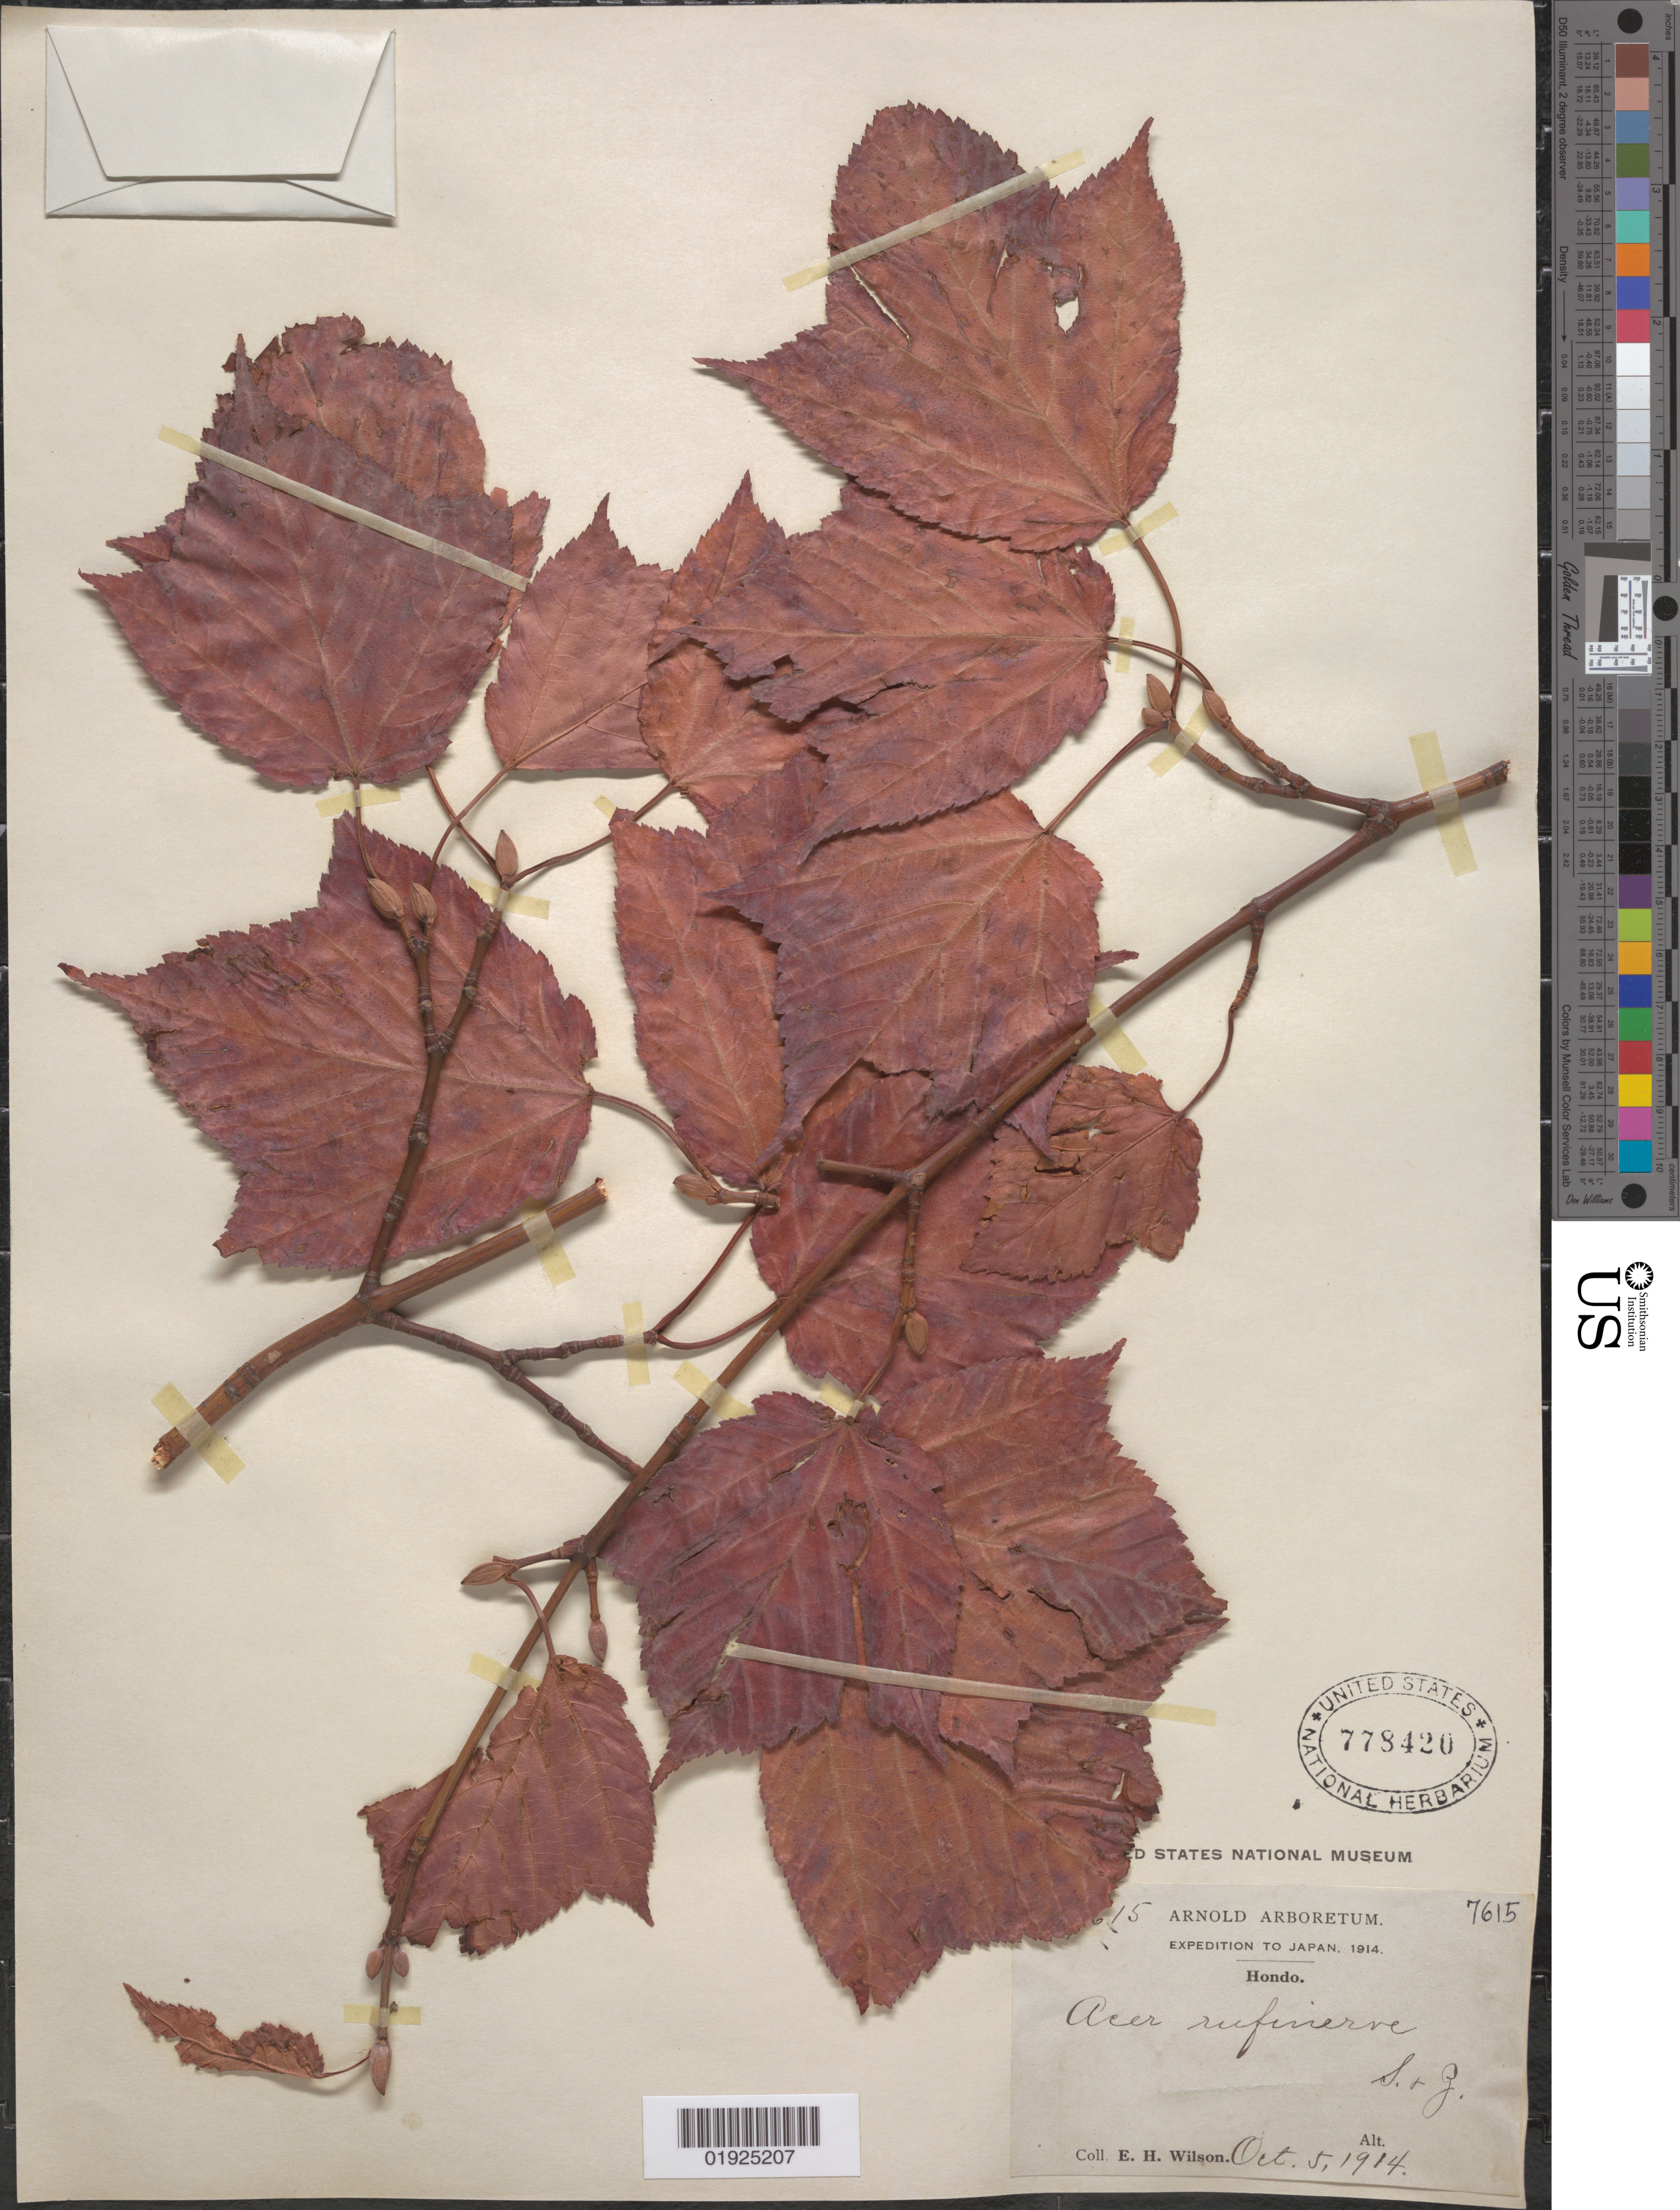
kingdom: Plantae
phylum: Tracheophyta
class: Magnoliopsida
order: Sapindales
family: Sapindaceae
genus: Acer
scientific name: Acer rufinerve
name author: Siebold & Zucc.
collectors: E. H. Wilson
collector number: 7615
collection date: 1914-10-05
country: Japan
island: Honshu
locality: Hondo [Honshu]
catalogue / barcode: US 778420